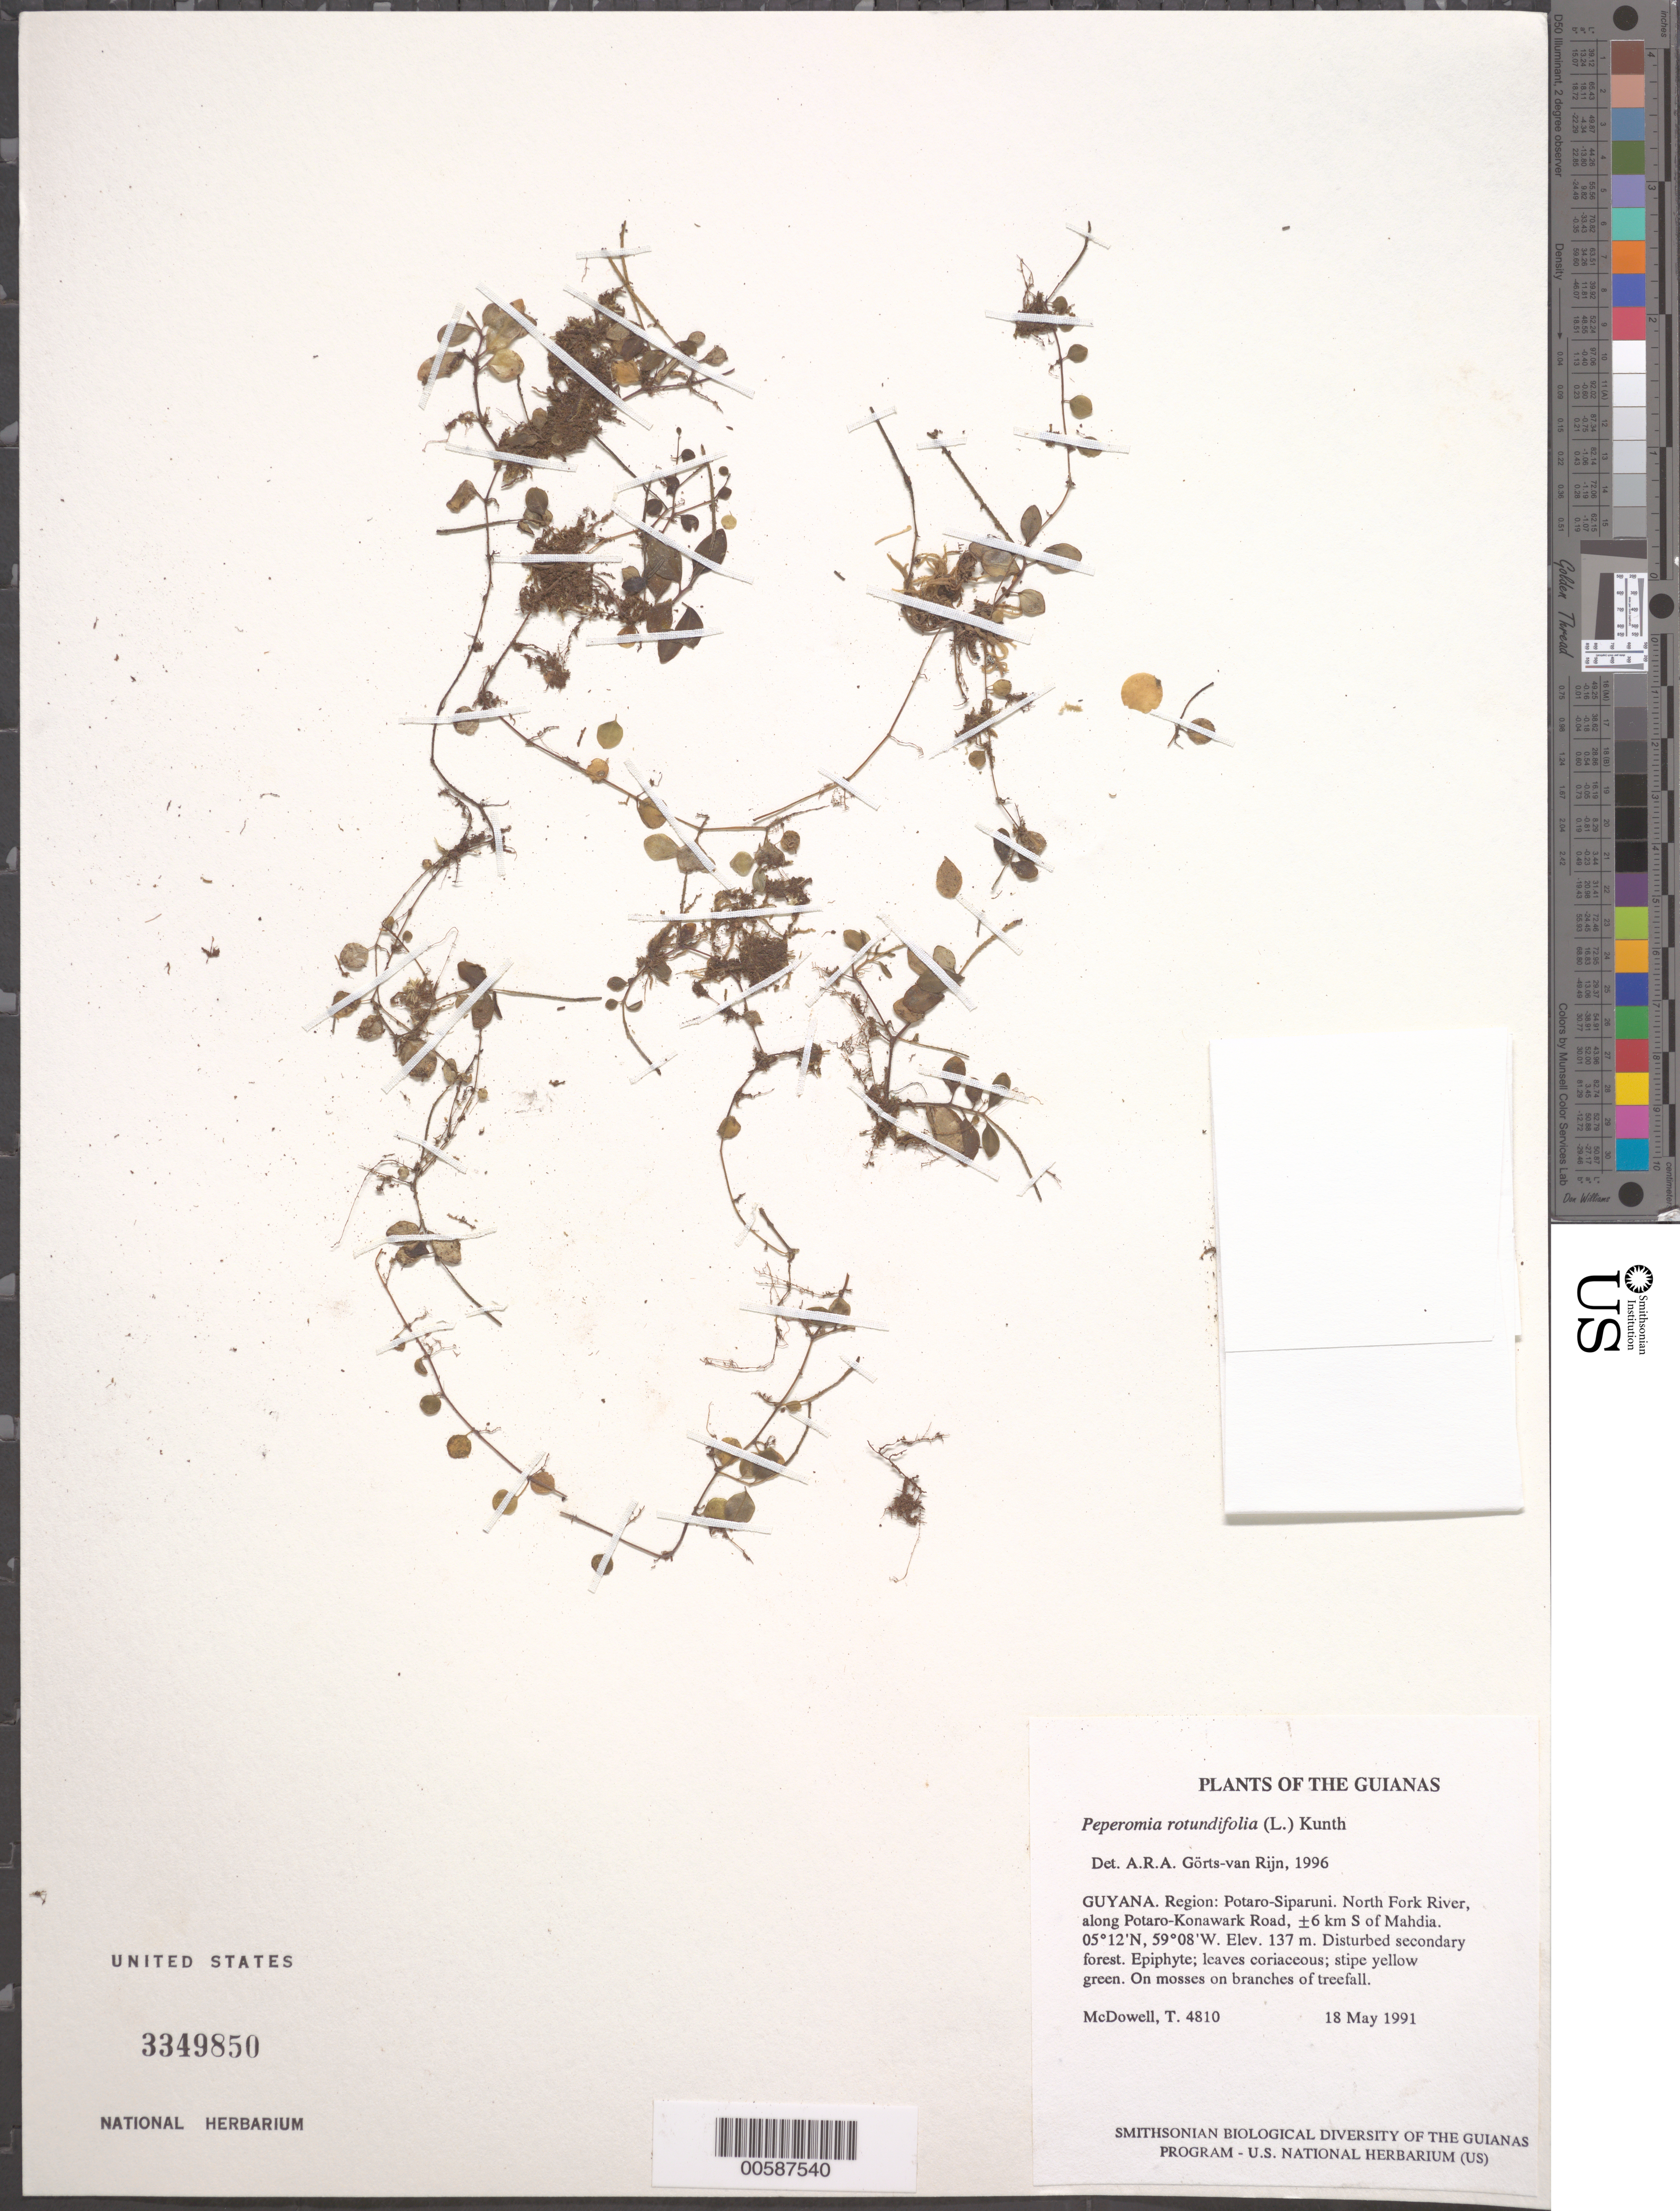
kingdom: Plantae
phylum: Tracheophyta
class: Magnoliopsida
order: Piperales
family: Piperaceae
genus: Peperomia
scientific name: Peperomia rotundifolia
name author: (L.) Kunth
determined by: Görts-van Rijn, A. R. A.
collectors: T. McDowell, C. L. Kelloff & A. Stobey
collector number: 4810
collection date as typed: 18 May 1991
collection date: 1991-05-18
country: Guyana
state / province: Potaro-Siparuni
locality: North Fork River, along Potaro-Konawark Road, ±6 km S of Mahdia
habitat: Disturbed secondary forest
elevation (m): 137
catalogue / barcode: US 3349850